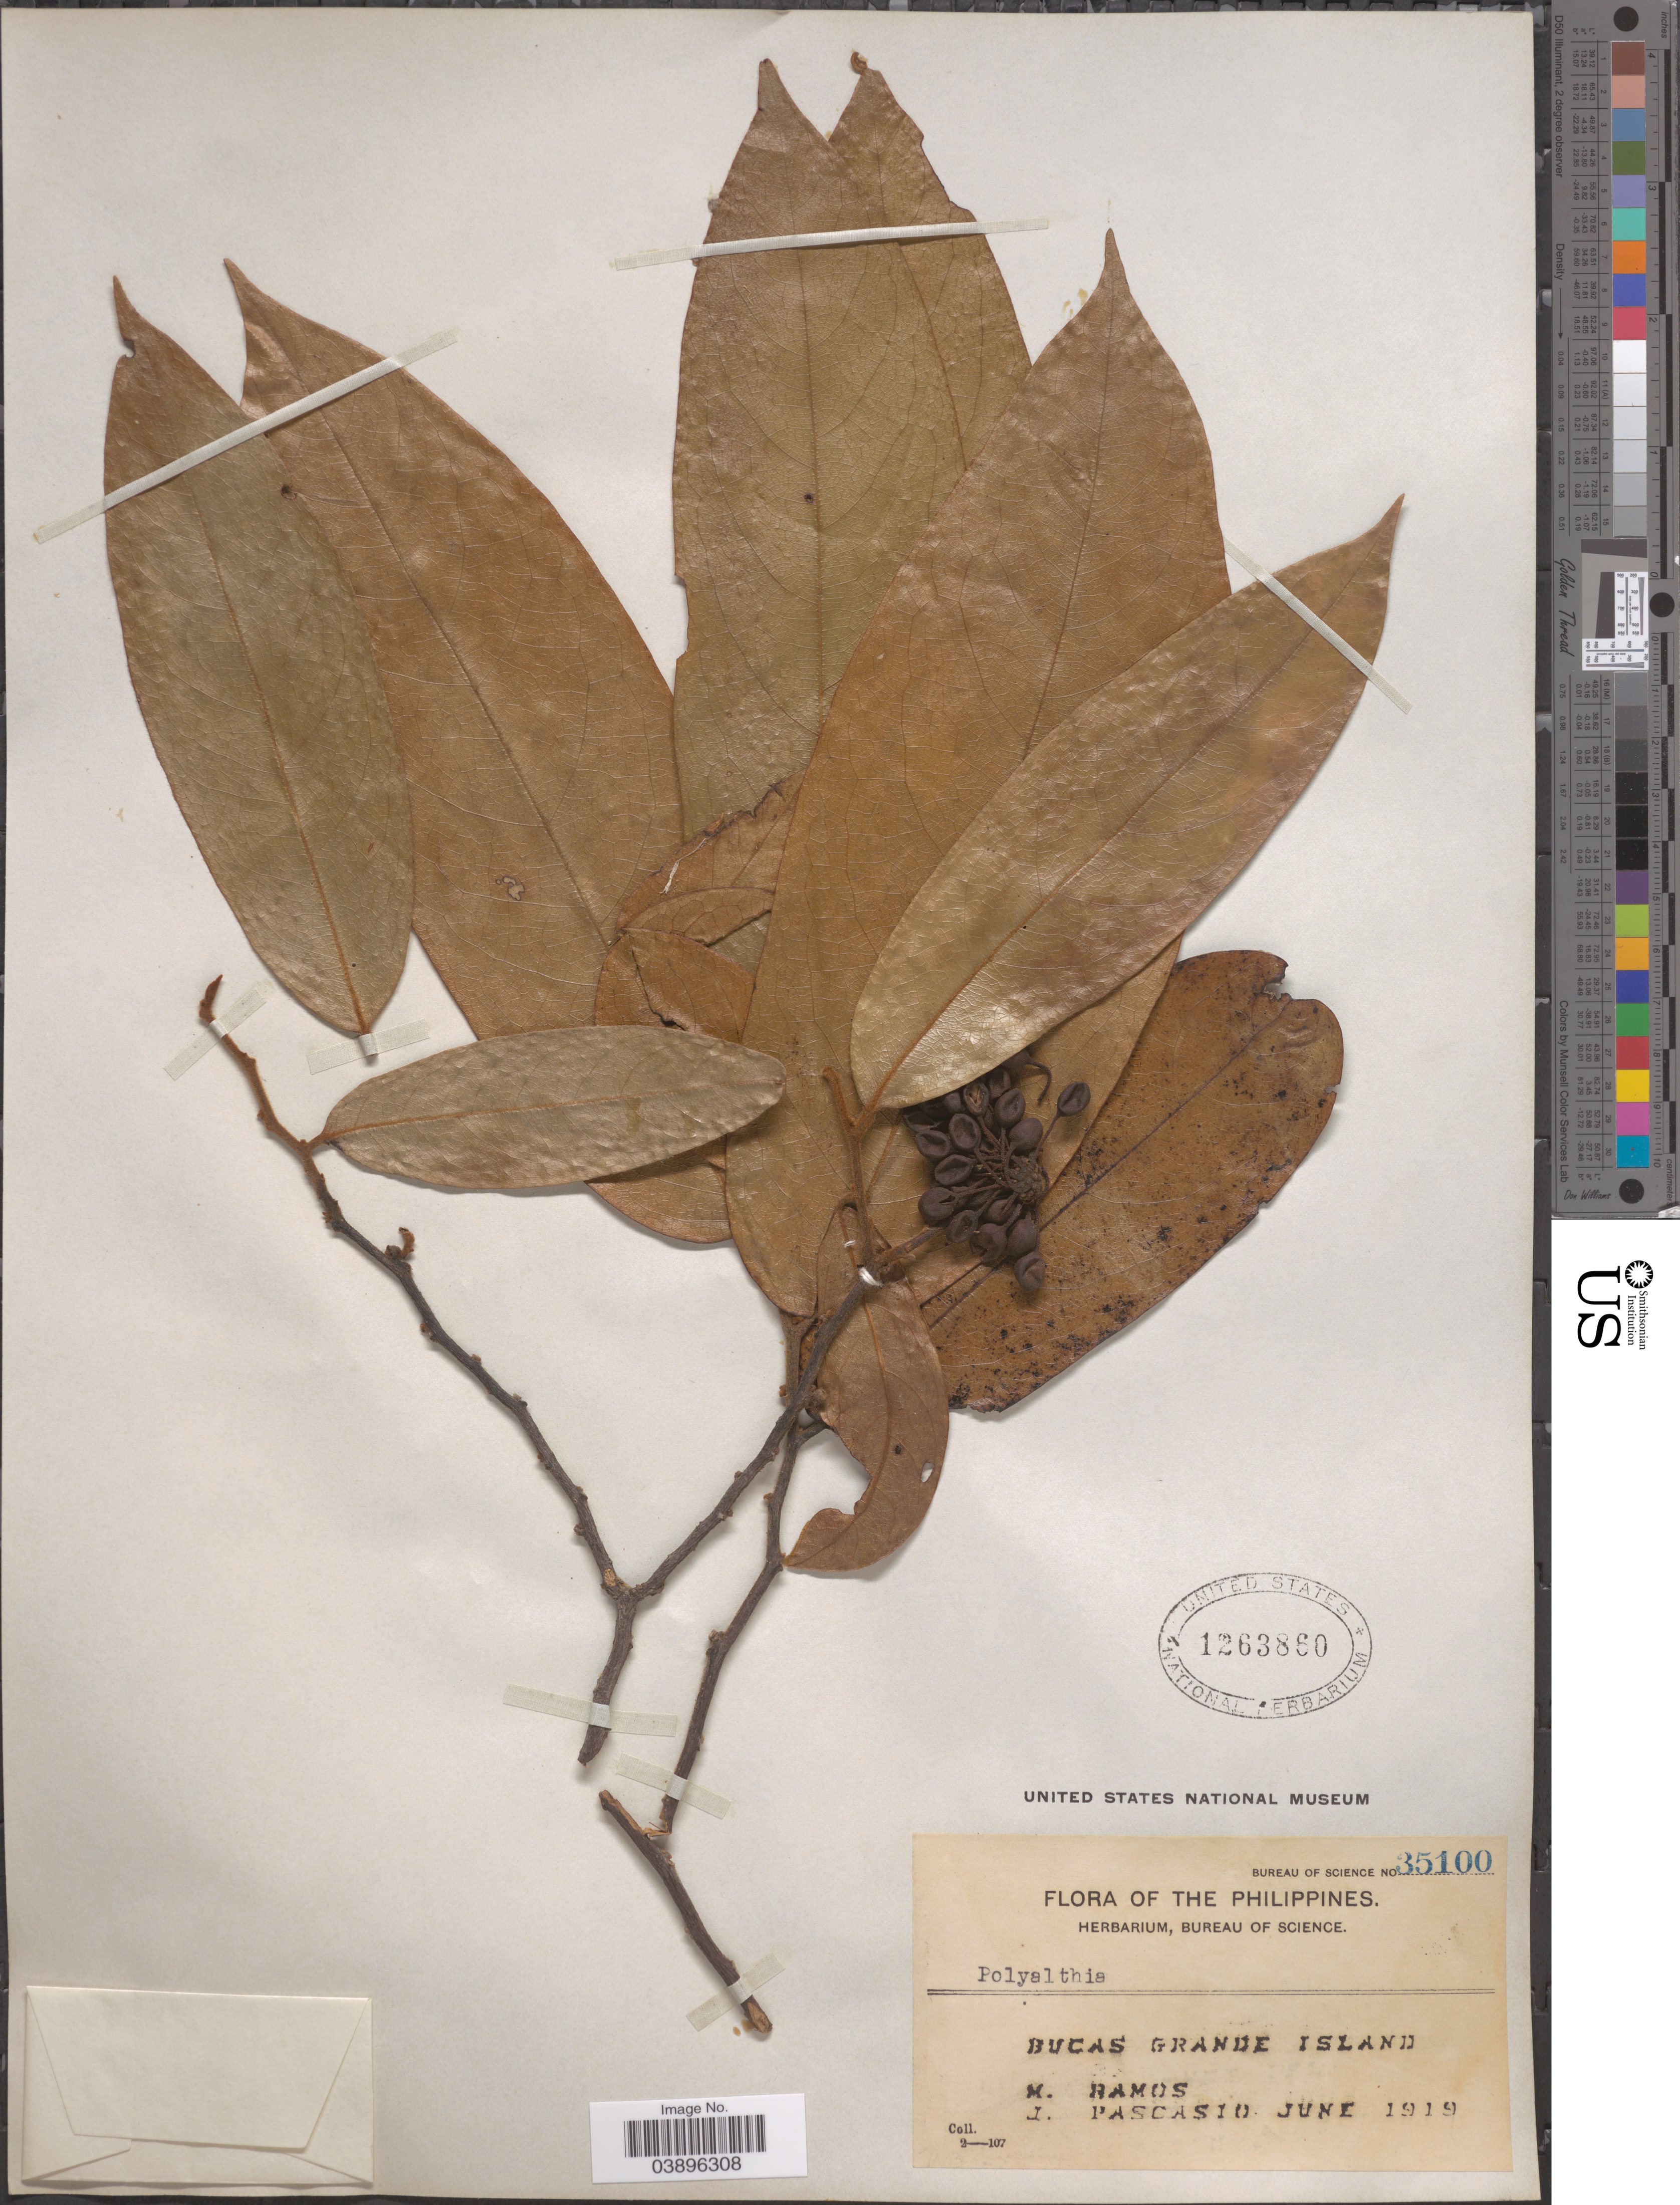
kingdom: Plantae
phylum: Tracheophyta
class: Magnoliopsida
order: Magnoliales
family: Annonaceae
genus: Polyalthia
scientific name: Polyalthia sp.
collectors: M. Ramos & J. Pascasio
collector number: Bureau of Science 35100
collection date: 1919-06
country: Philippines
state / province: Caraga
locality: Bucas Grande Island.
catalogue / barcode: US 1263860